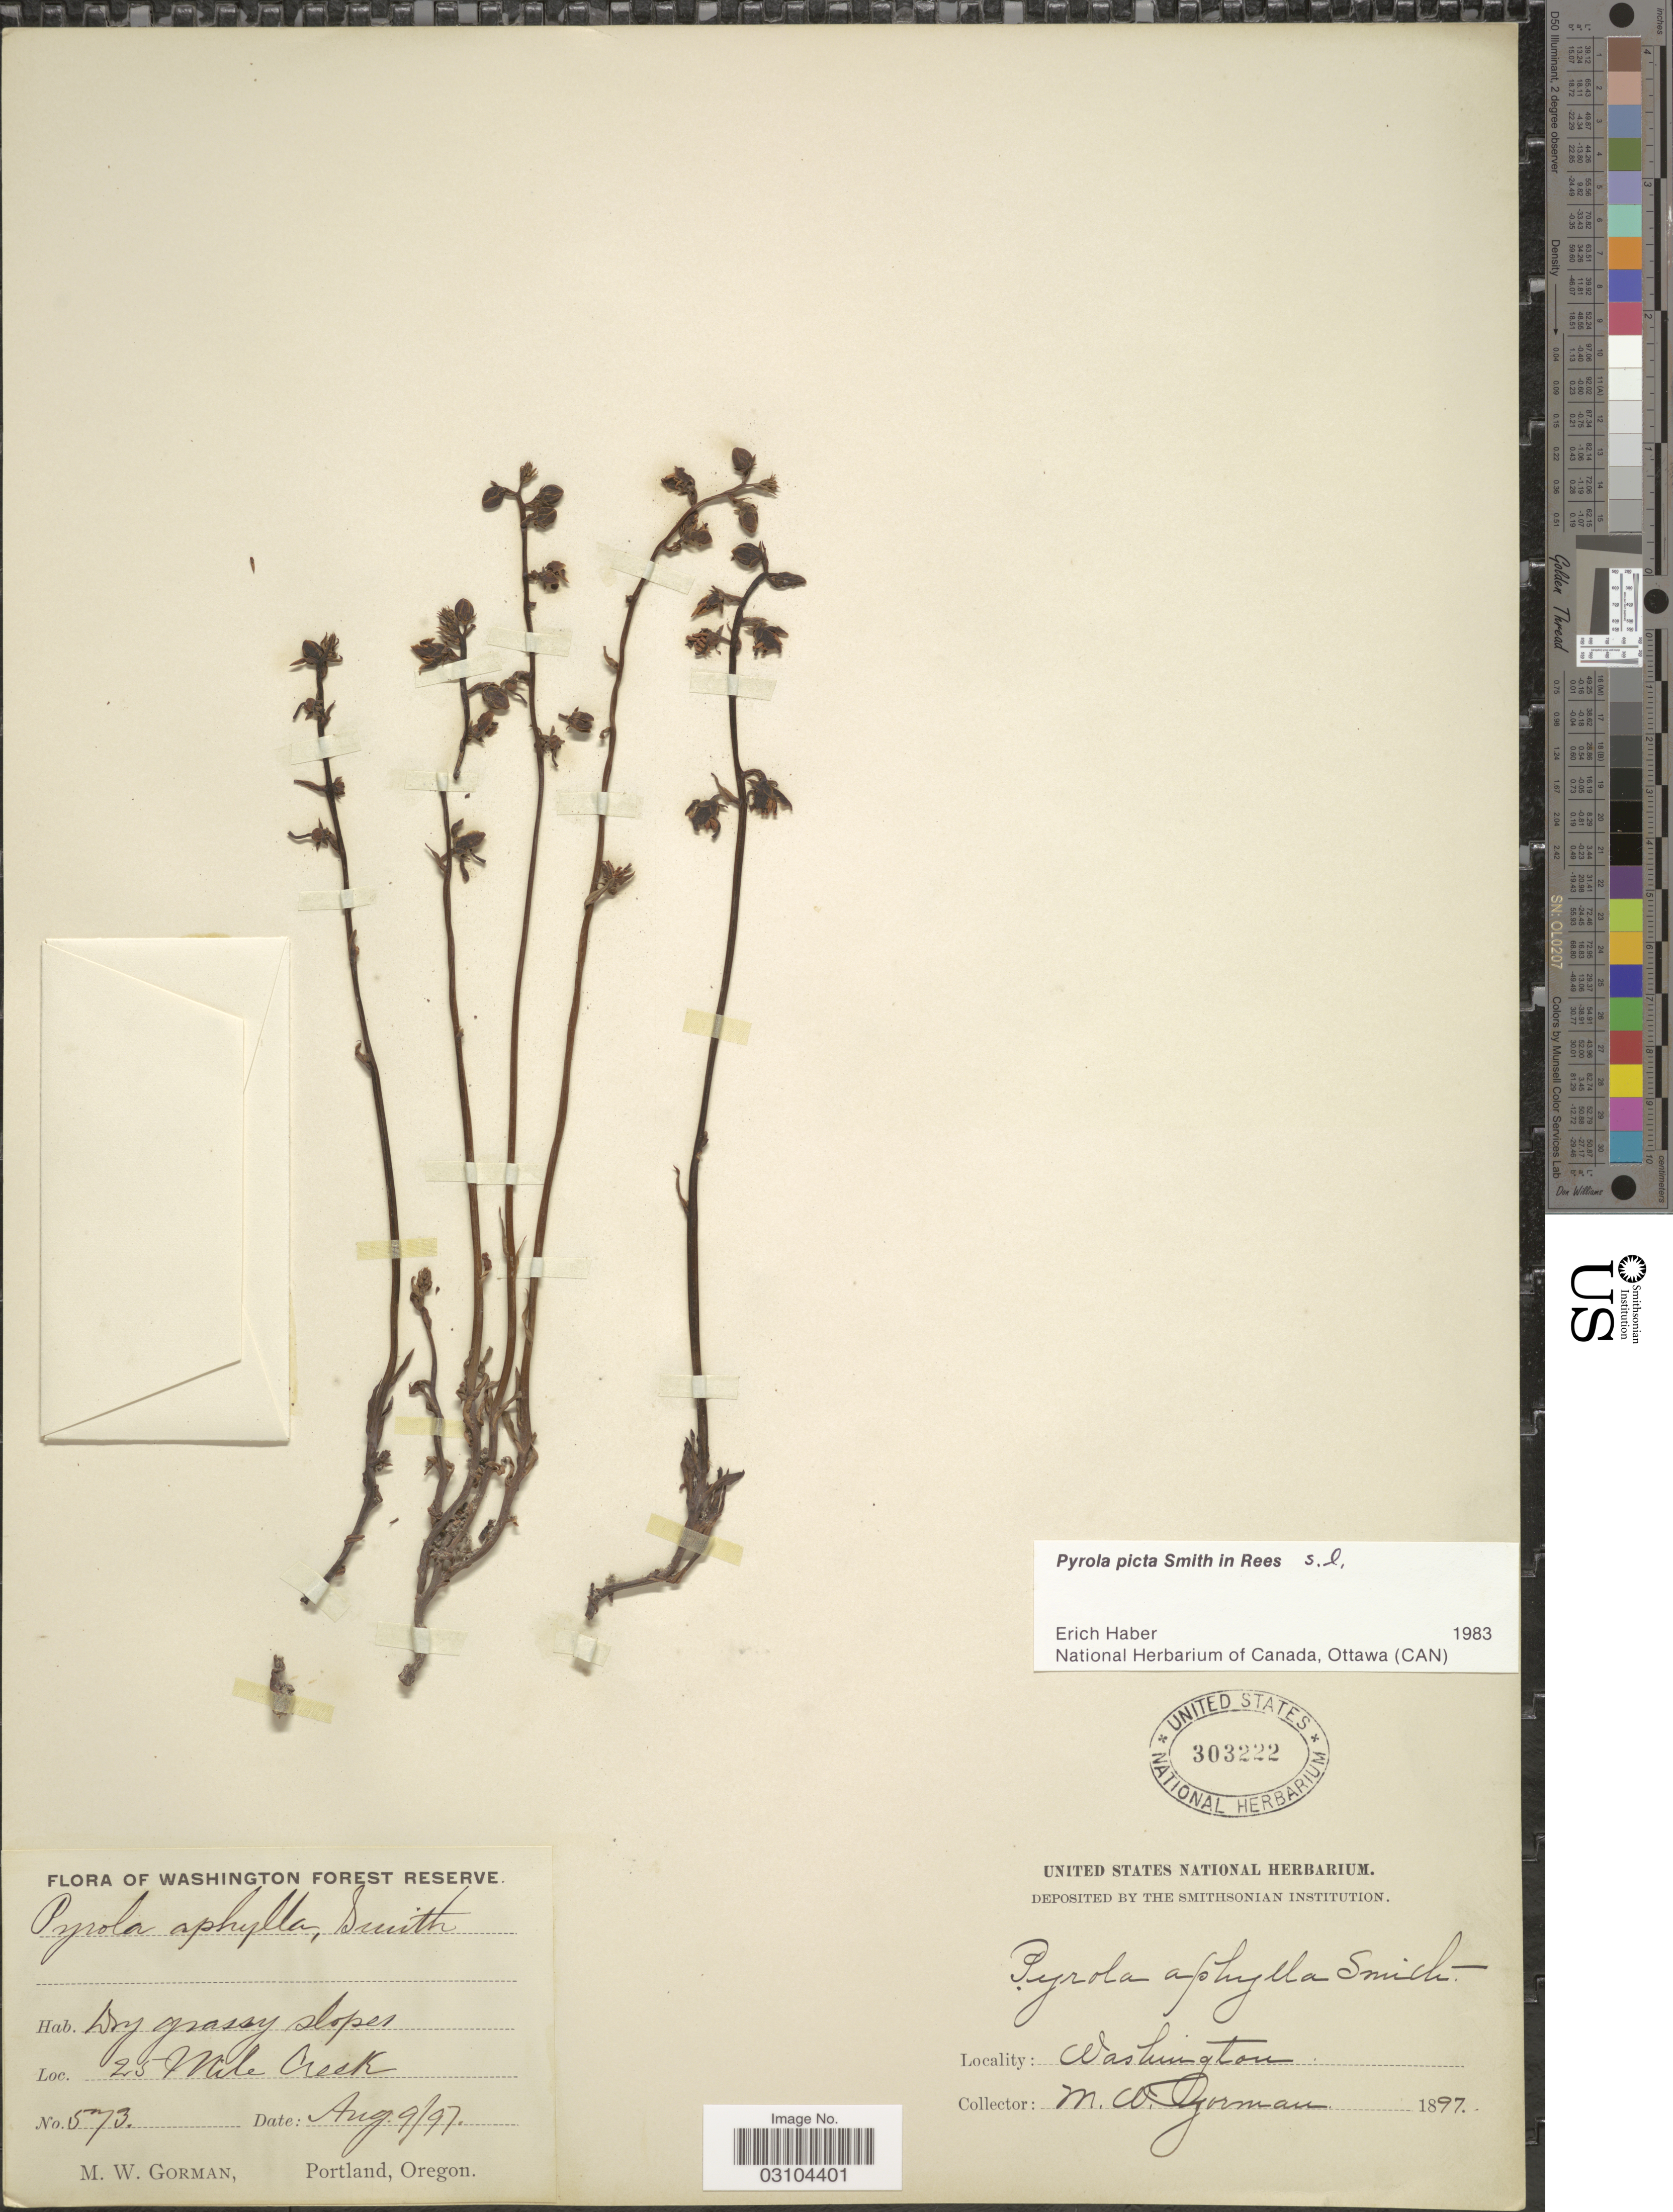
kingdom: Plantae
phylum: Tracheophyta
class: Magnoliopsida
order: Ericales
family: Ericaceae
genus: Pyrola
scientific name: Pyrola picta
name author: Sm. in Rees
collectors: M. W. Gorman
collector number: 573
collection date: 1897-08-09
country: United States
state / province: Washington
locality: Dry grassy slopes, 25 Mile Creek.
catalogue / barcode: US 303222